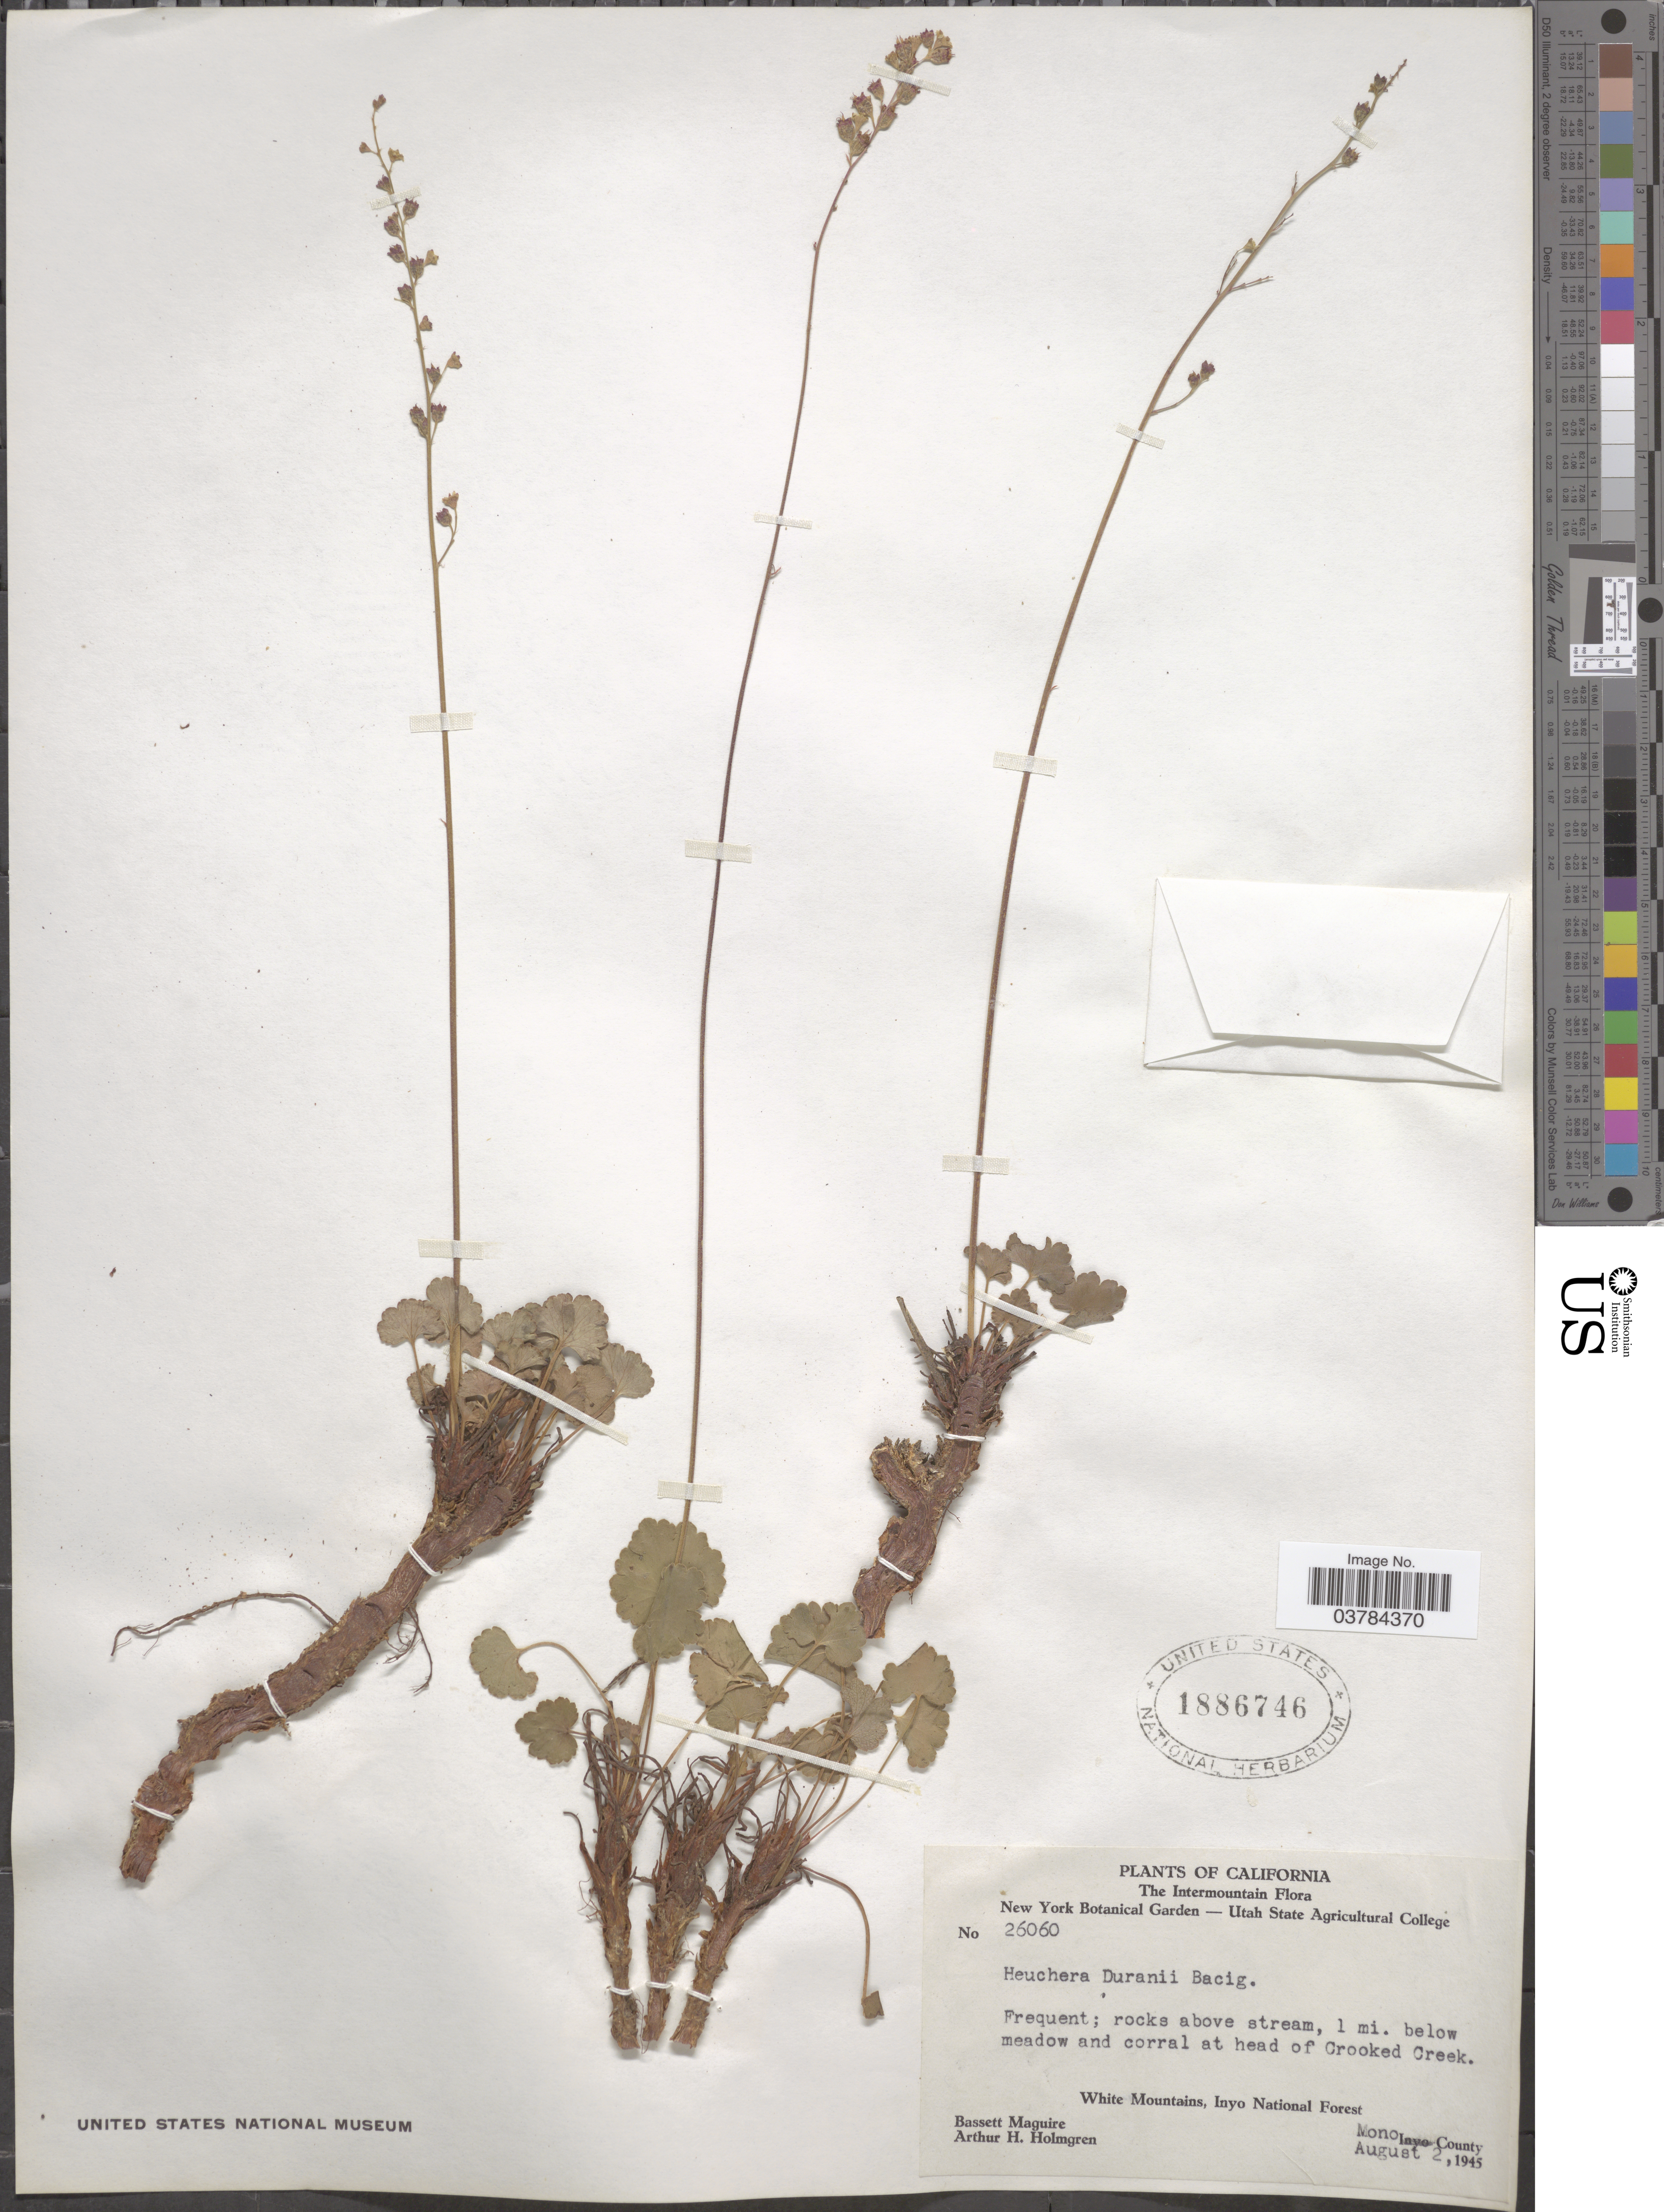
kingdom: Plantae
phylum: Tracheophyta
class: Magnoliopsida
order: Saxifragales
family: Saxifragaceae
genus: Heuchera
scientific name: Heuchera duranii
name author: Bacig.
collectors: B. Maguire & A. H. Holmgren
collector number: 26060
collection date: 1945-08-02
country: United States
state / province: California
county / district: Mono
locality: The Intermountain. 1 mi. below meadow and corral at head of Crooked Creek. White Mountains, Inyo National Forest. Mono County.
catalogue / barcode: US 1886746